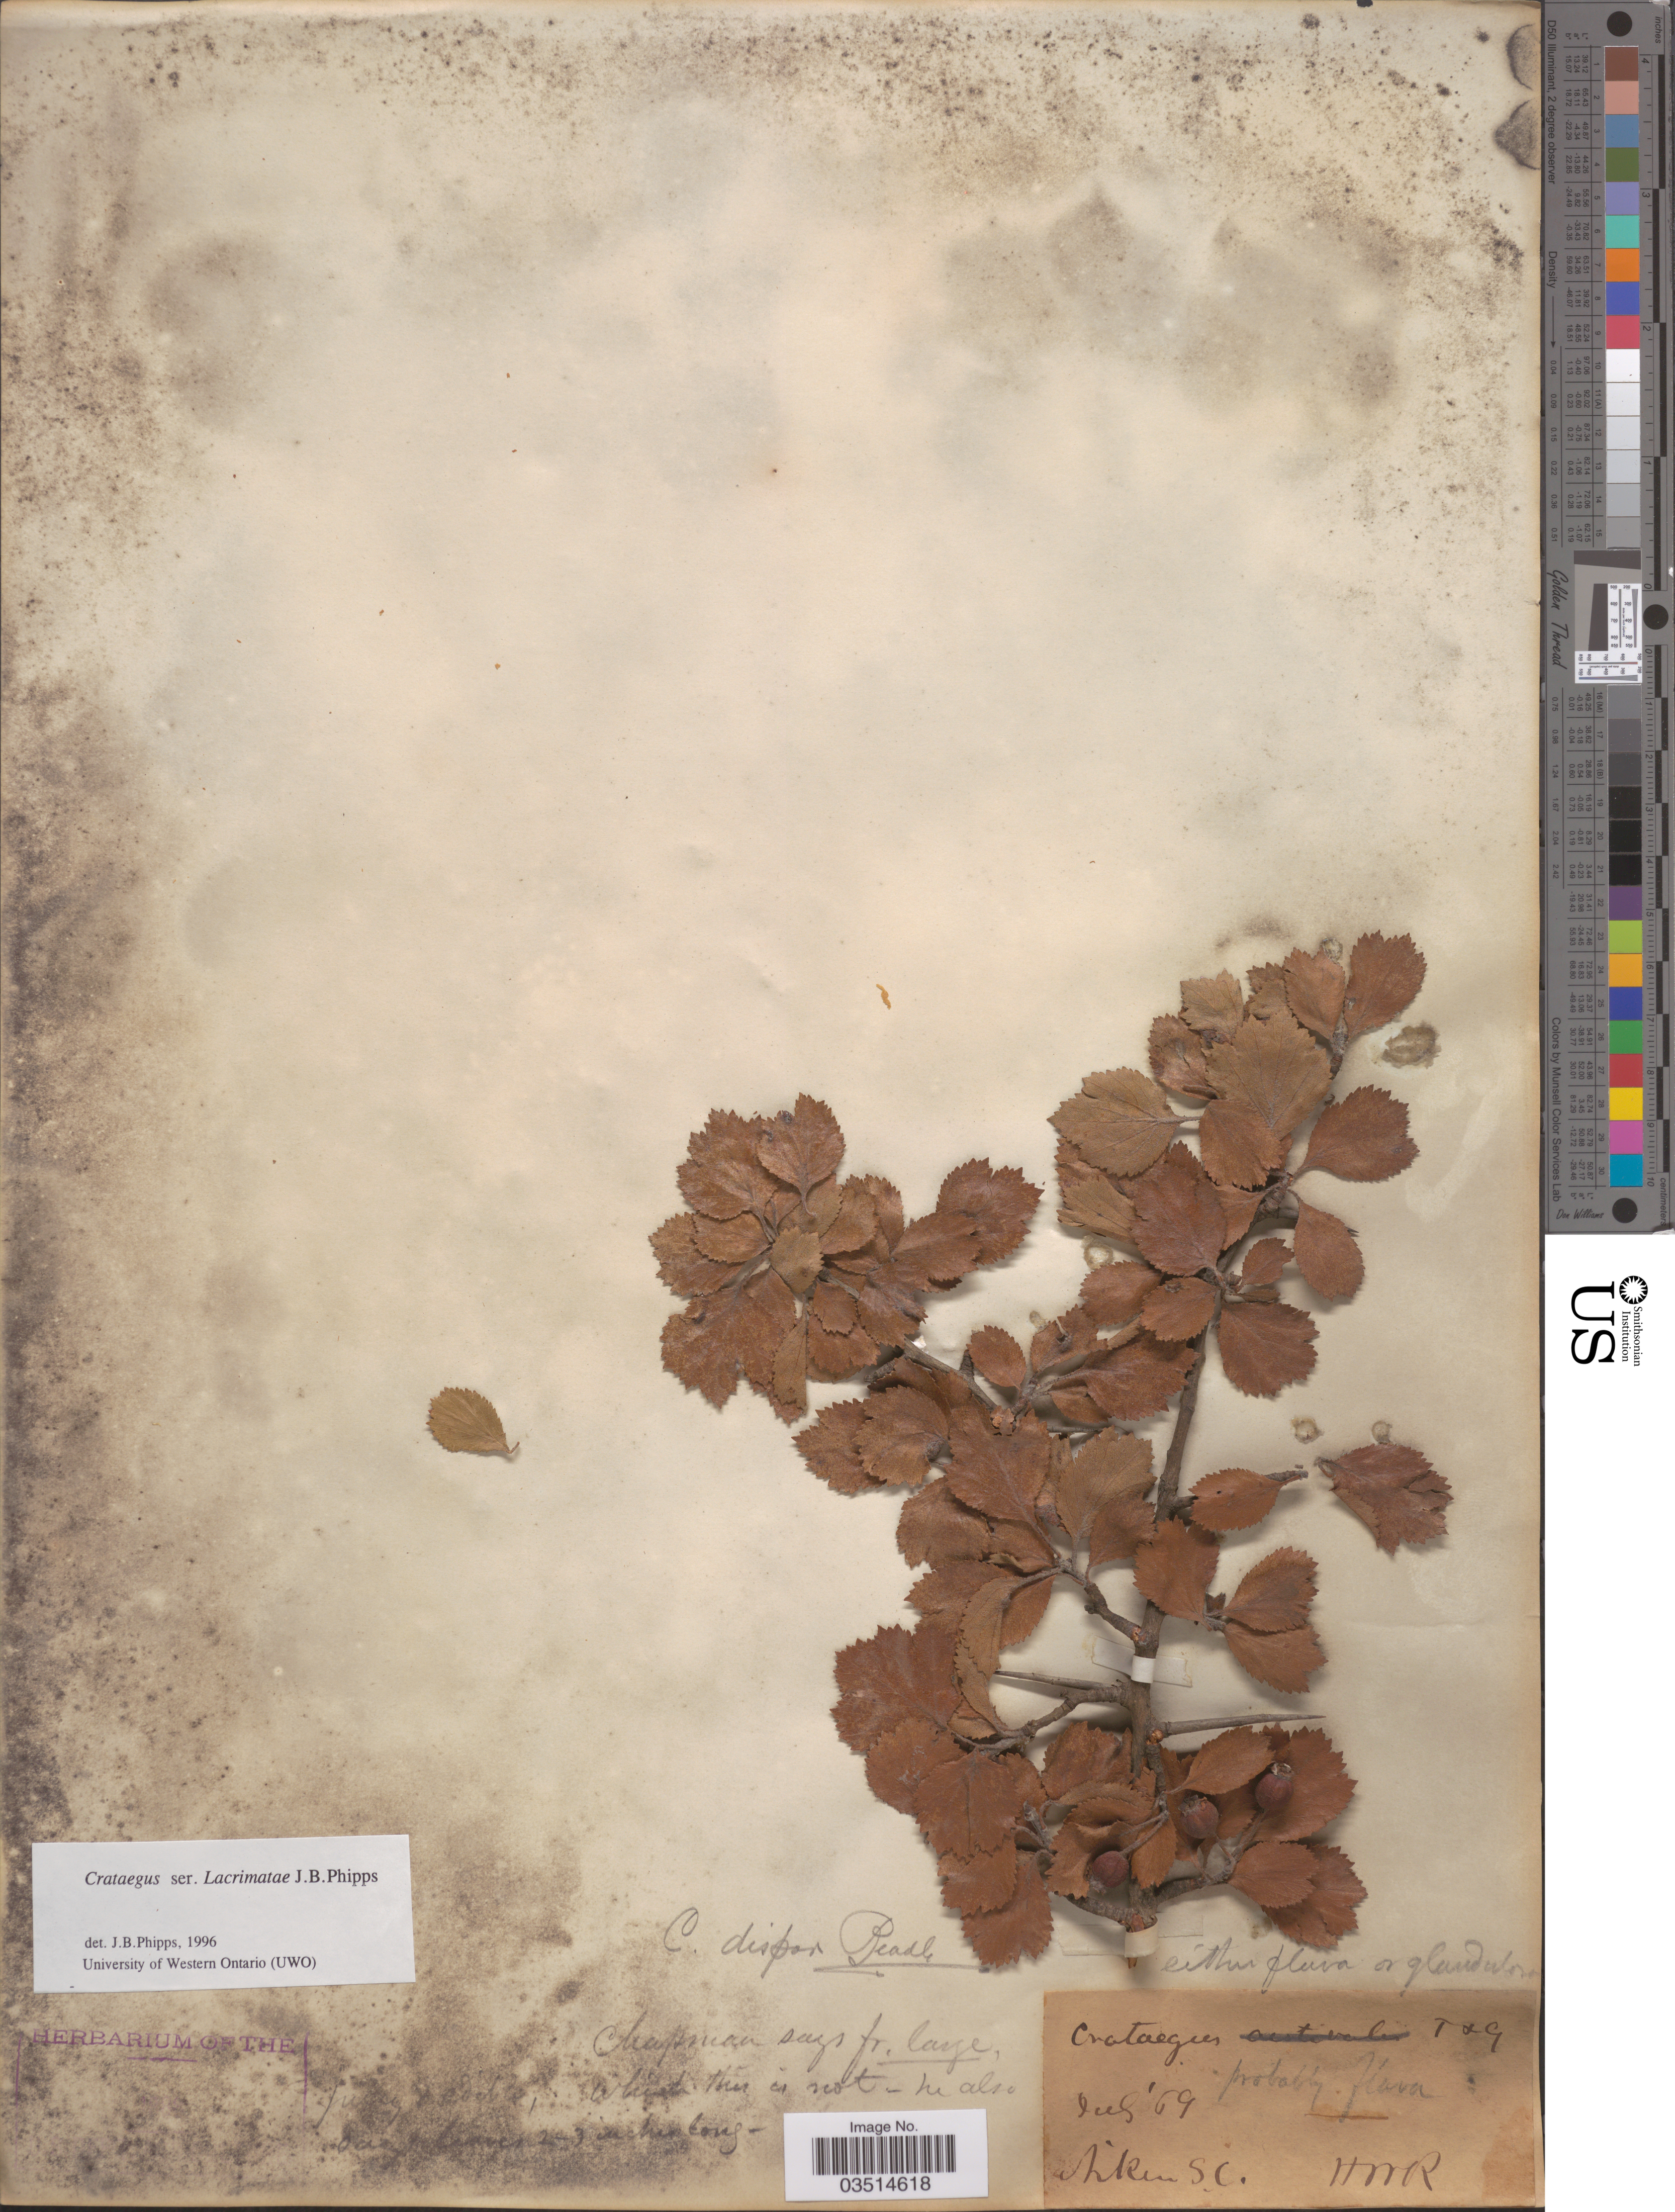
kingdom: Plantae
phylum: Tracheophyta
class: Magnoliopsida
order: Rosales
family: Rosaceae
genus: Crataegus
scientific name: Crataegus dispar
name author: Beadle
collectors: H. W. R.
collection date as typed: Transcribed d/m/y: /7/69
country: United States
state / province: South Carolina